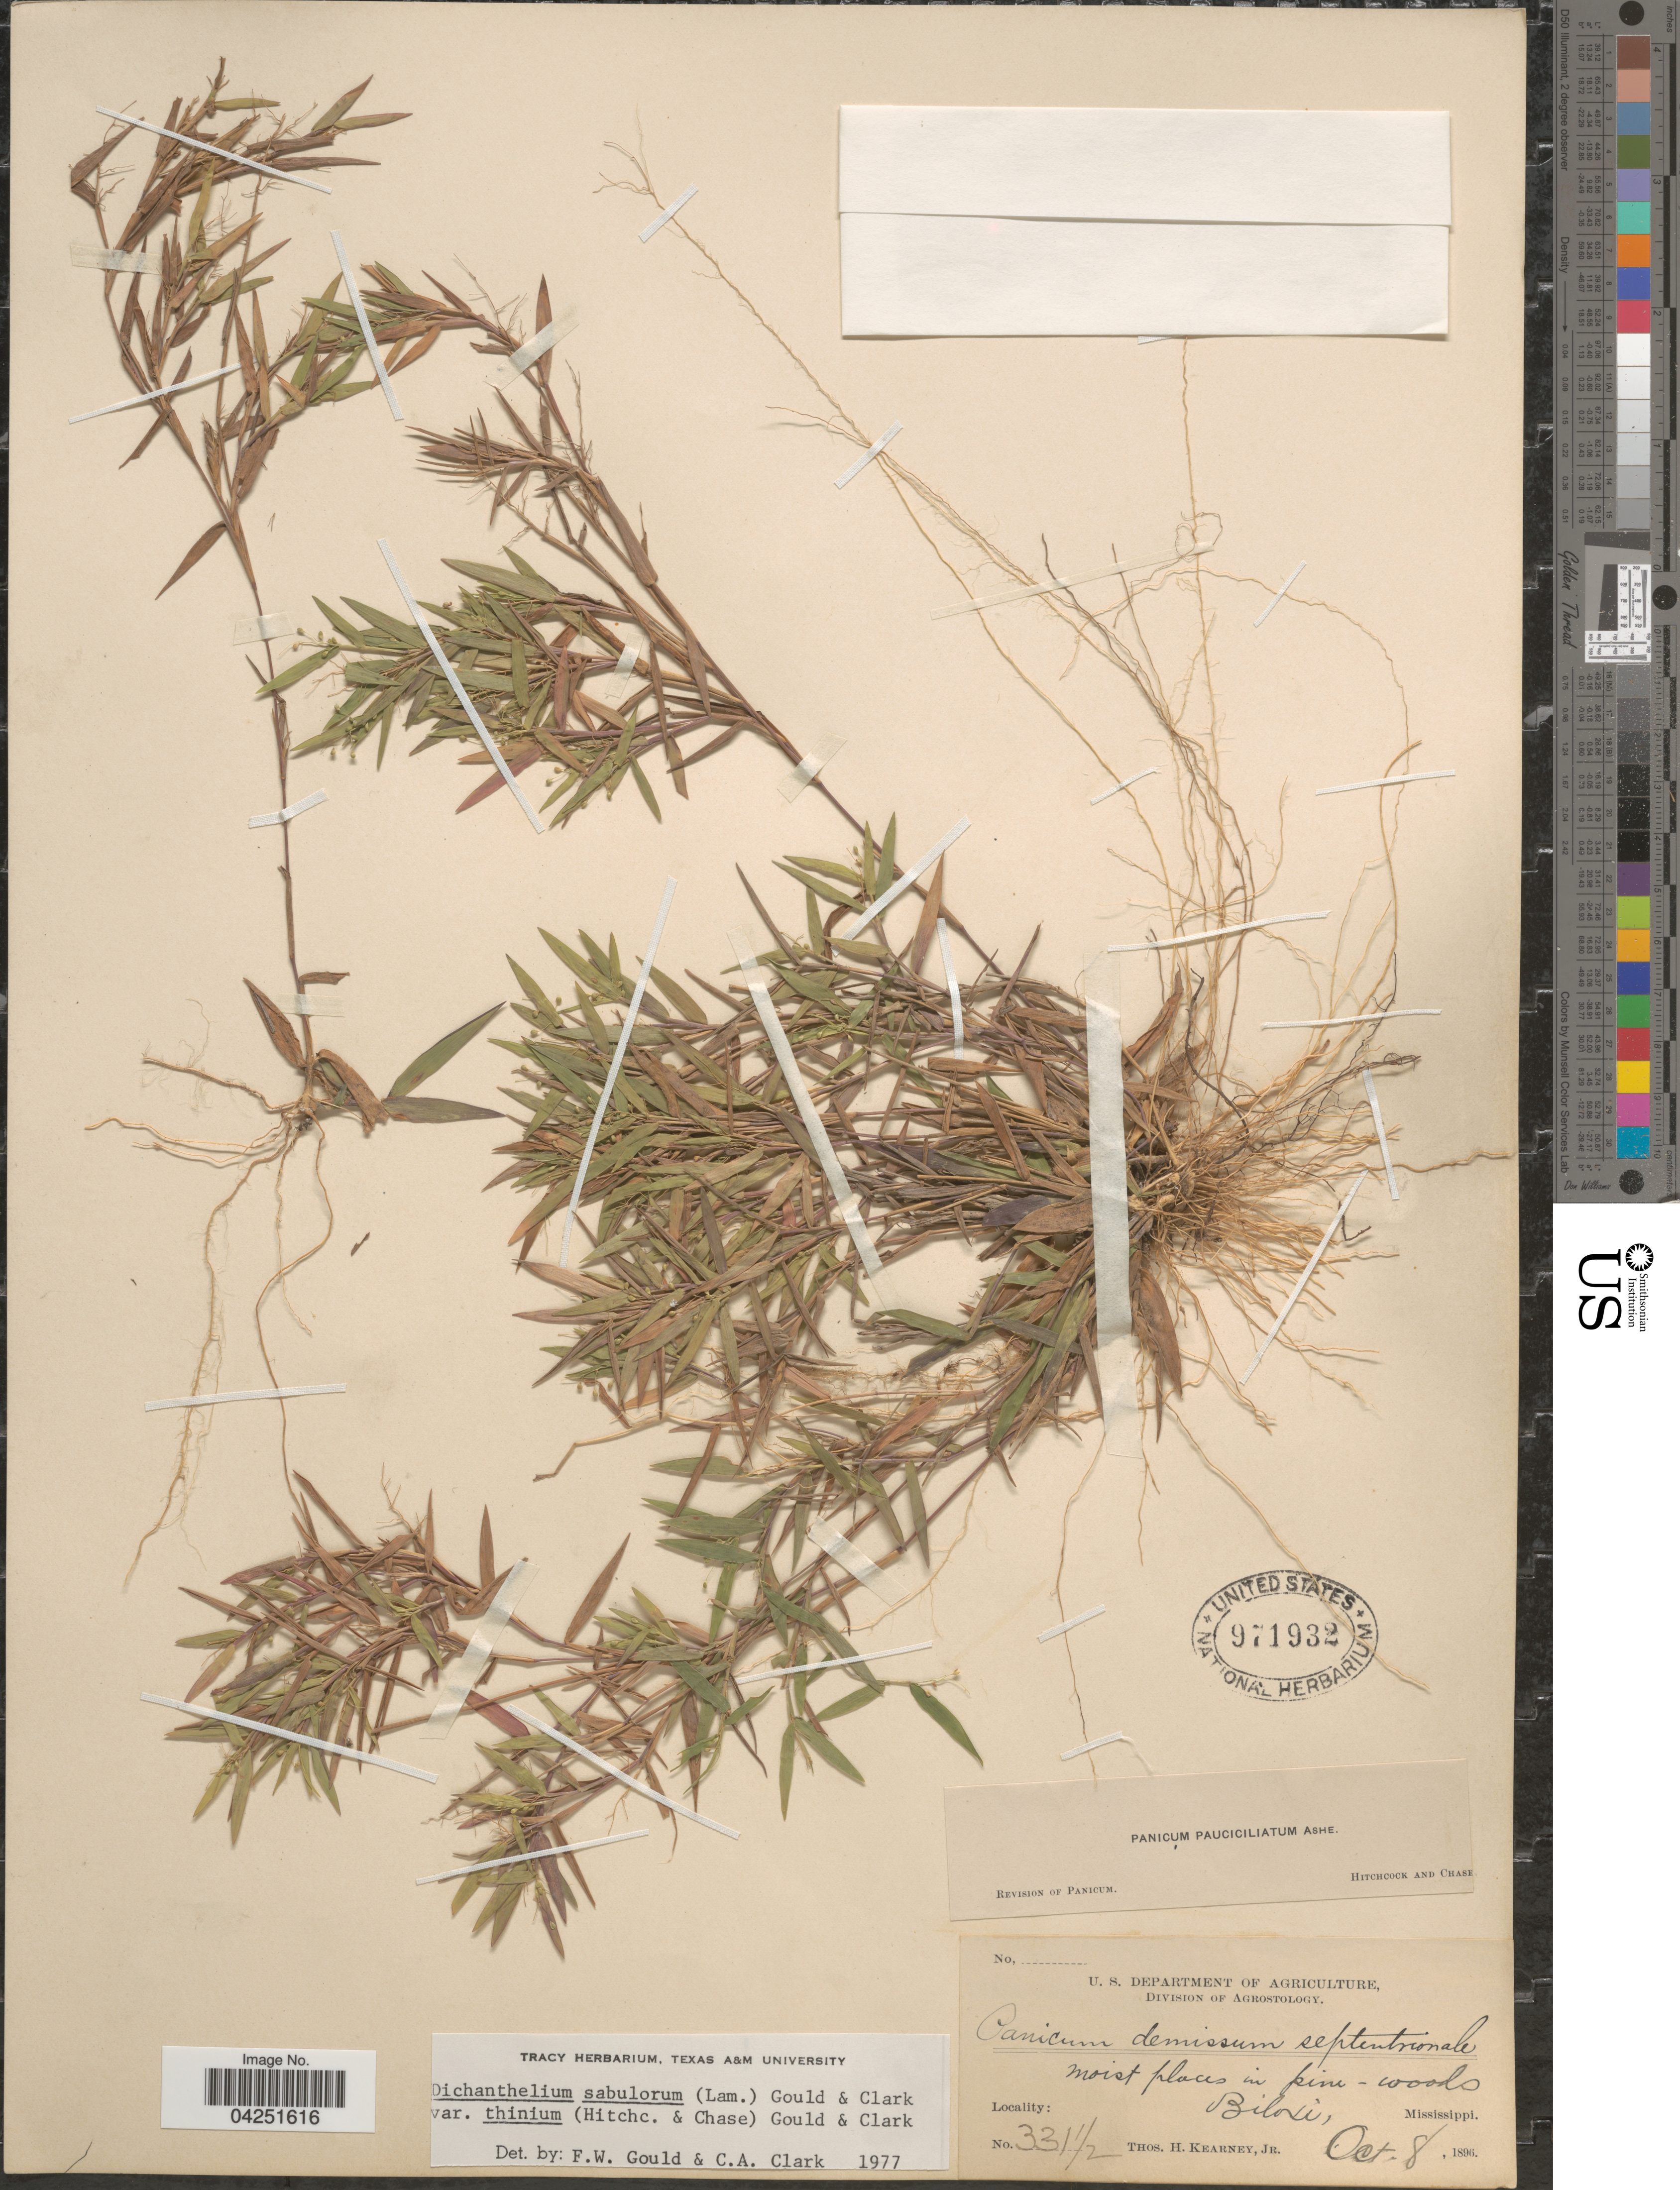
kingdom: Plantae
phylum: Tracheophyta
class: Liliopsida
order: Poales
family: Poaceae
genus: Dichanthelium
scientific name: Dichanthelium acuminatum var. acuminatum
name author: (Sw.) Gould & C.A. Clark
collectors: T. H. Kearney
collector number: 331½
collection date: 1896-10-08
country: United States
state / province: Mississippi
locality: Biloxi.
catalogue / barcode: US 971932